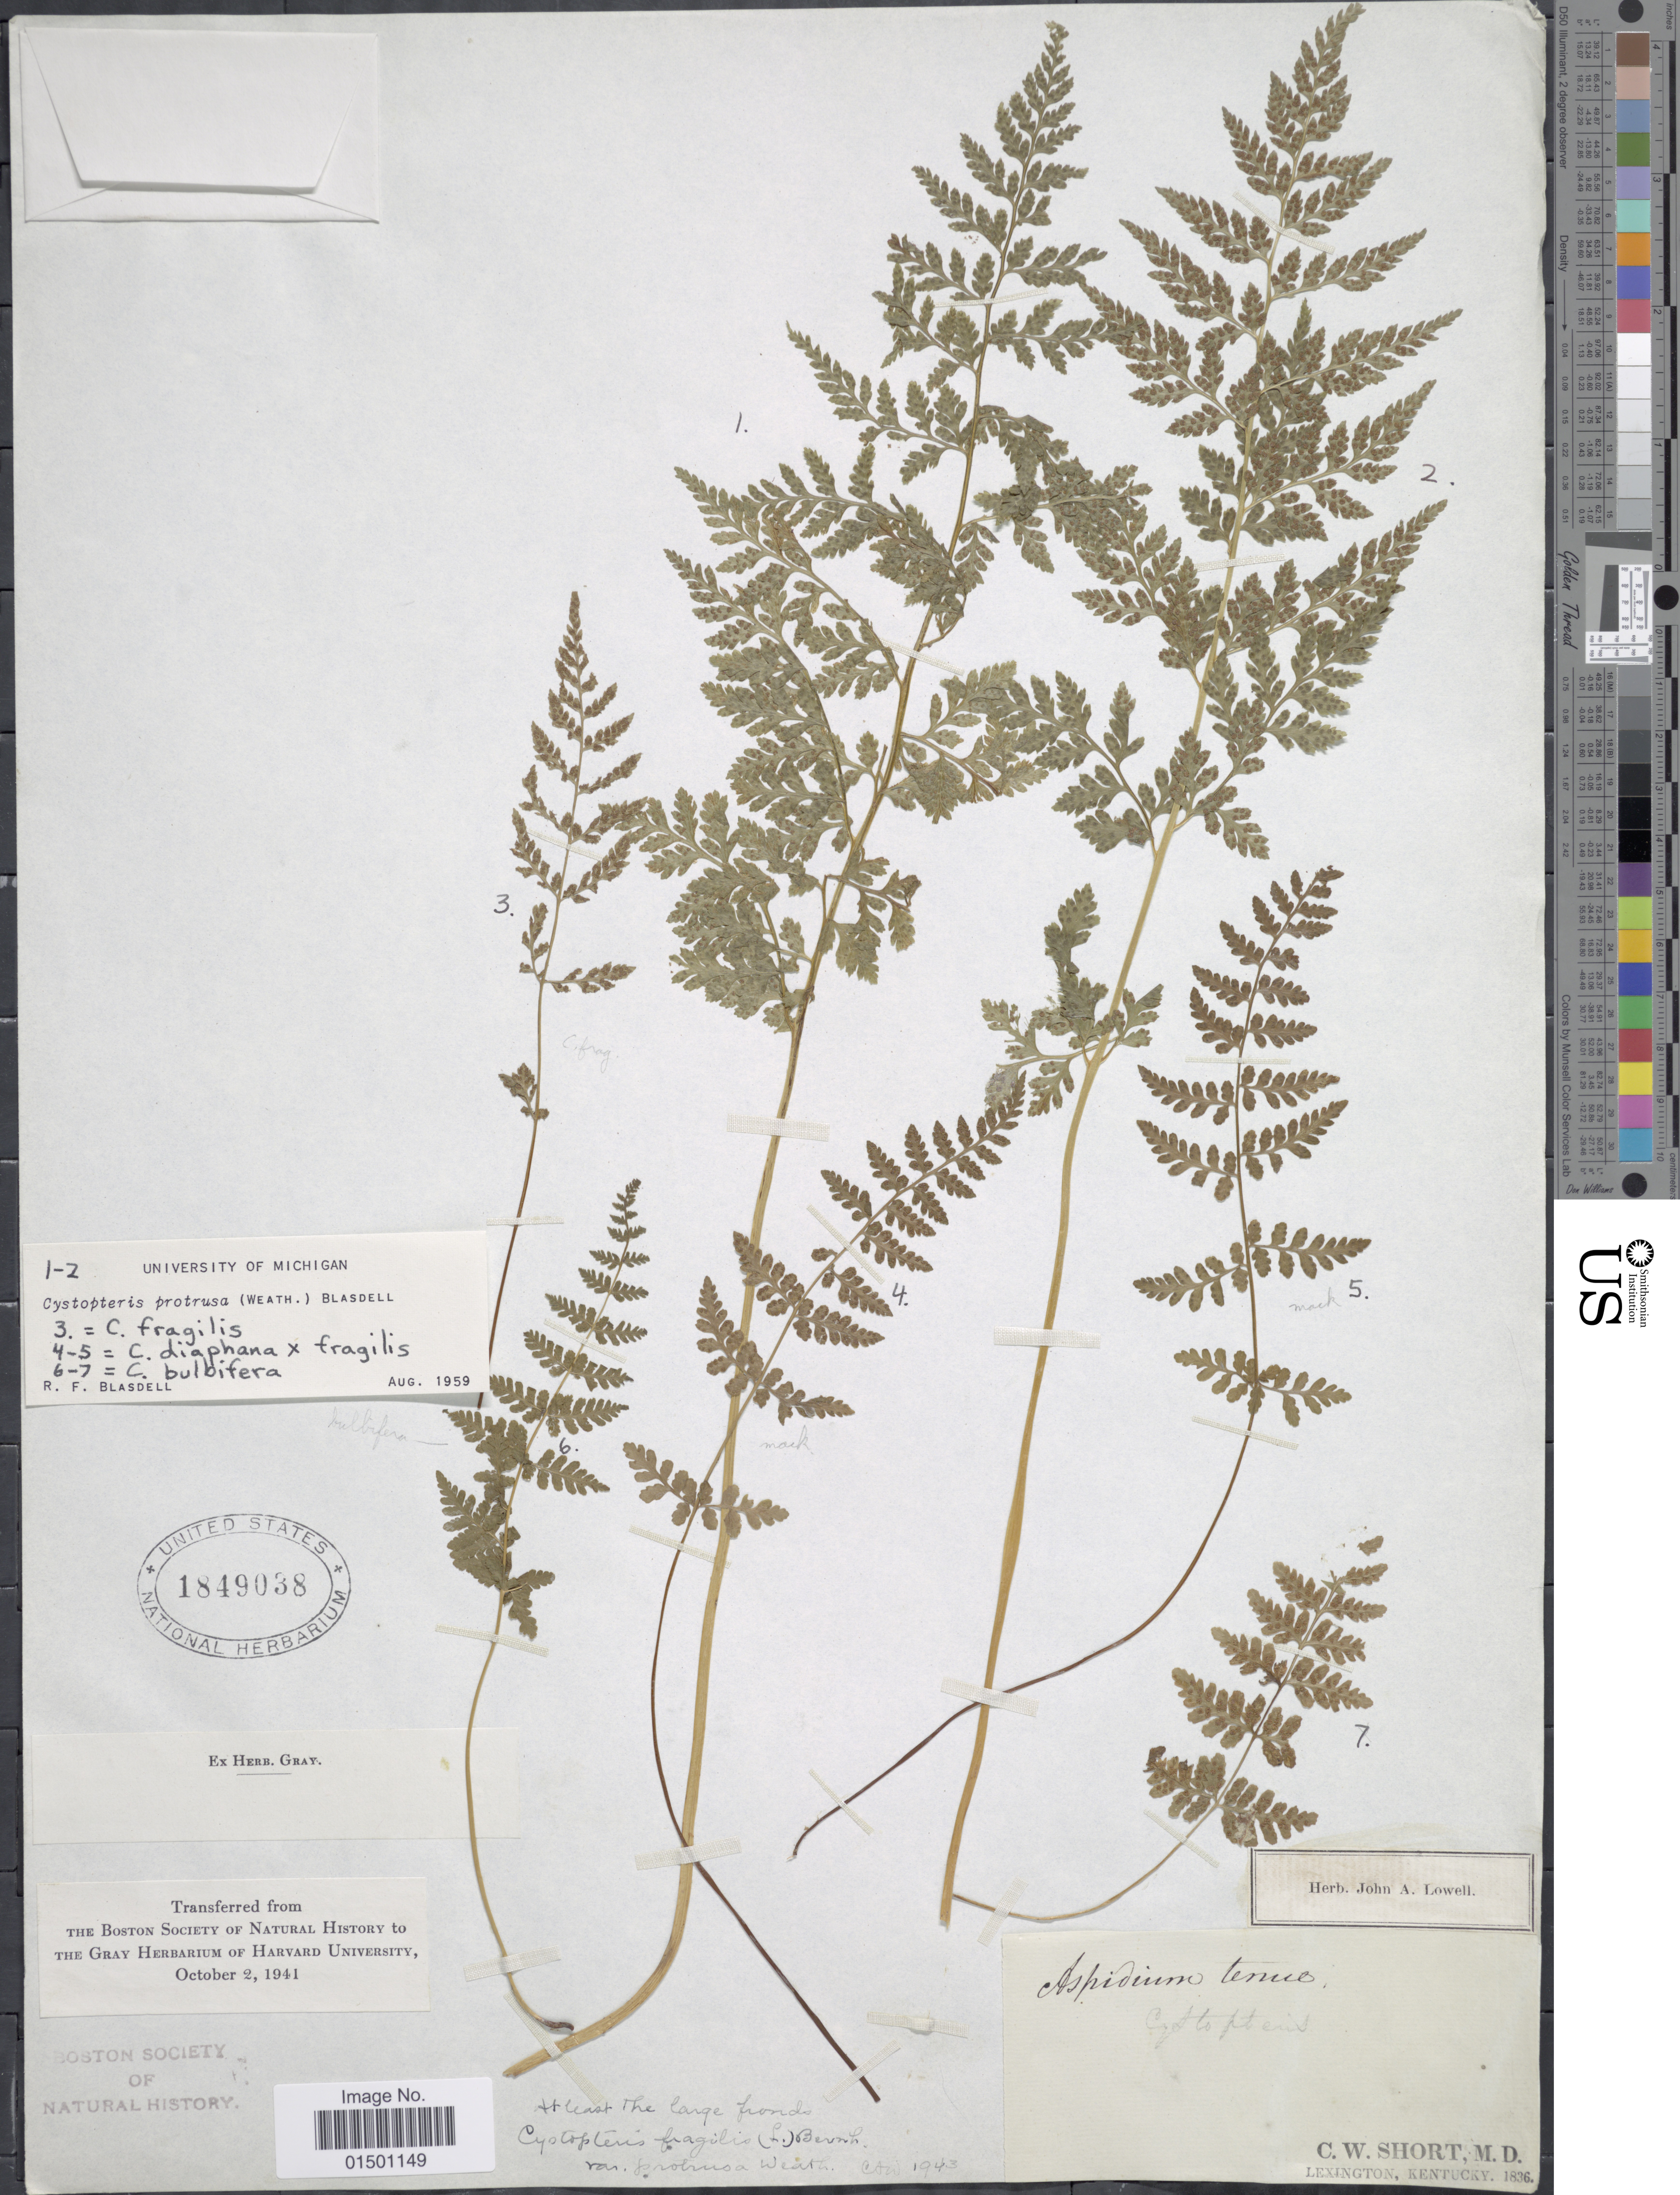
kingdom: Plantae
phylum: Tracheophyta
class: Polypodiopsida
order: Polypodiales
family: Cystopteridaceae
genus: Cystopteris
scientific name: Cystopteris diaphana x C. fragilis (L.) Bernh.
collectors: C. W. Short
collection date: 1836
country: United States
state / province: Kentucky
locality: Lexington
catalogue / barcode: US 1849038